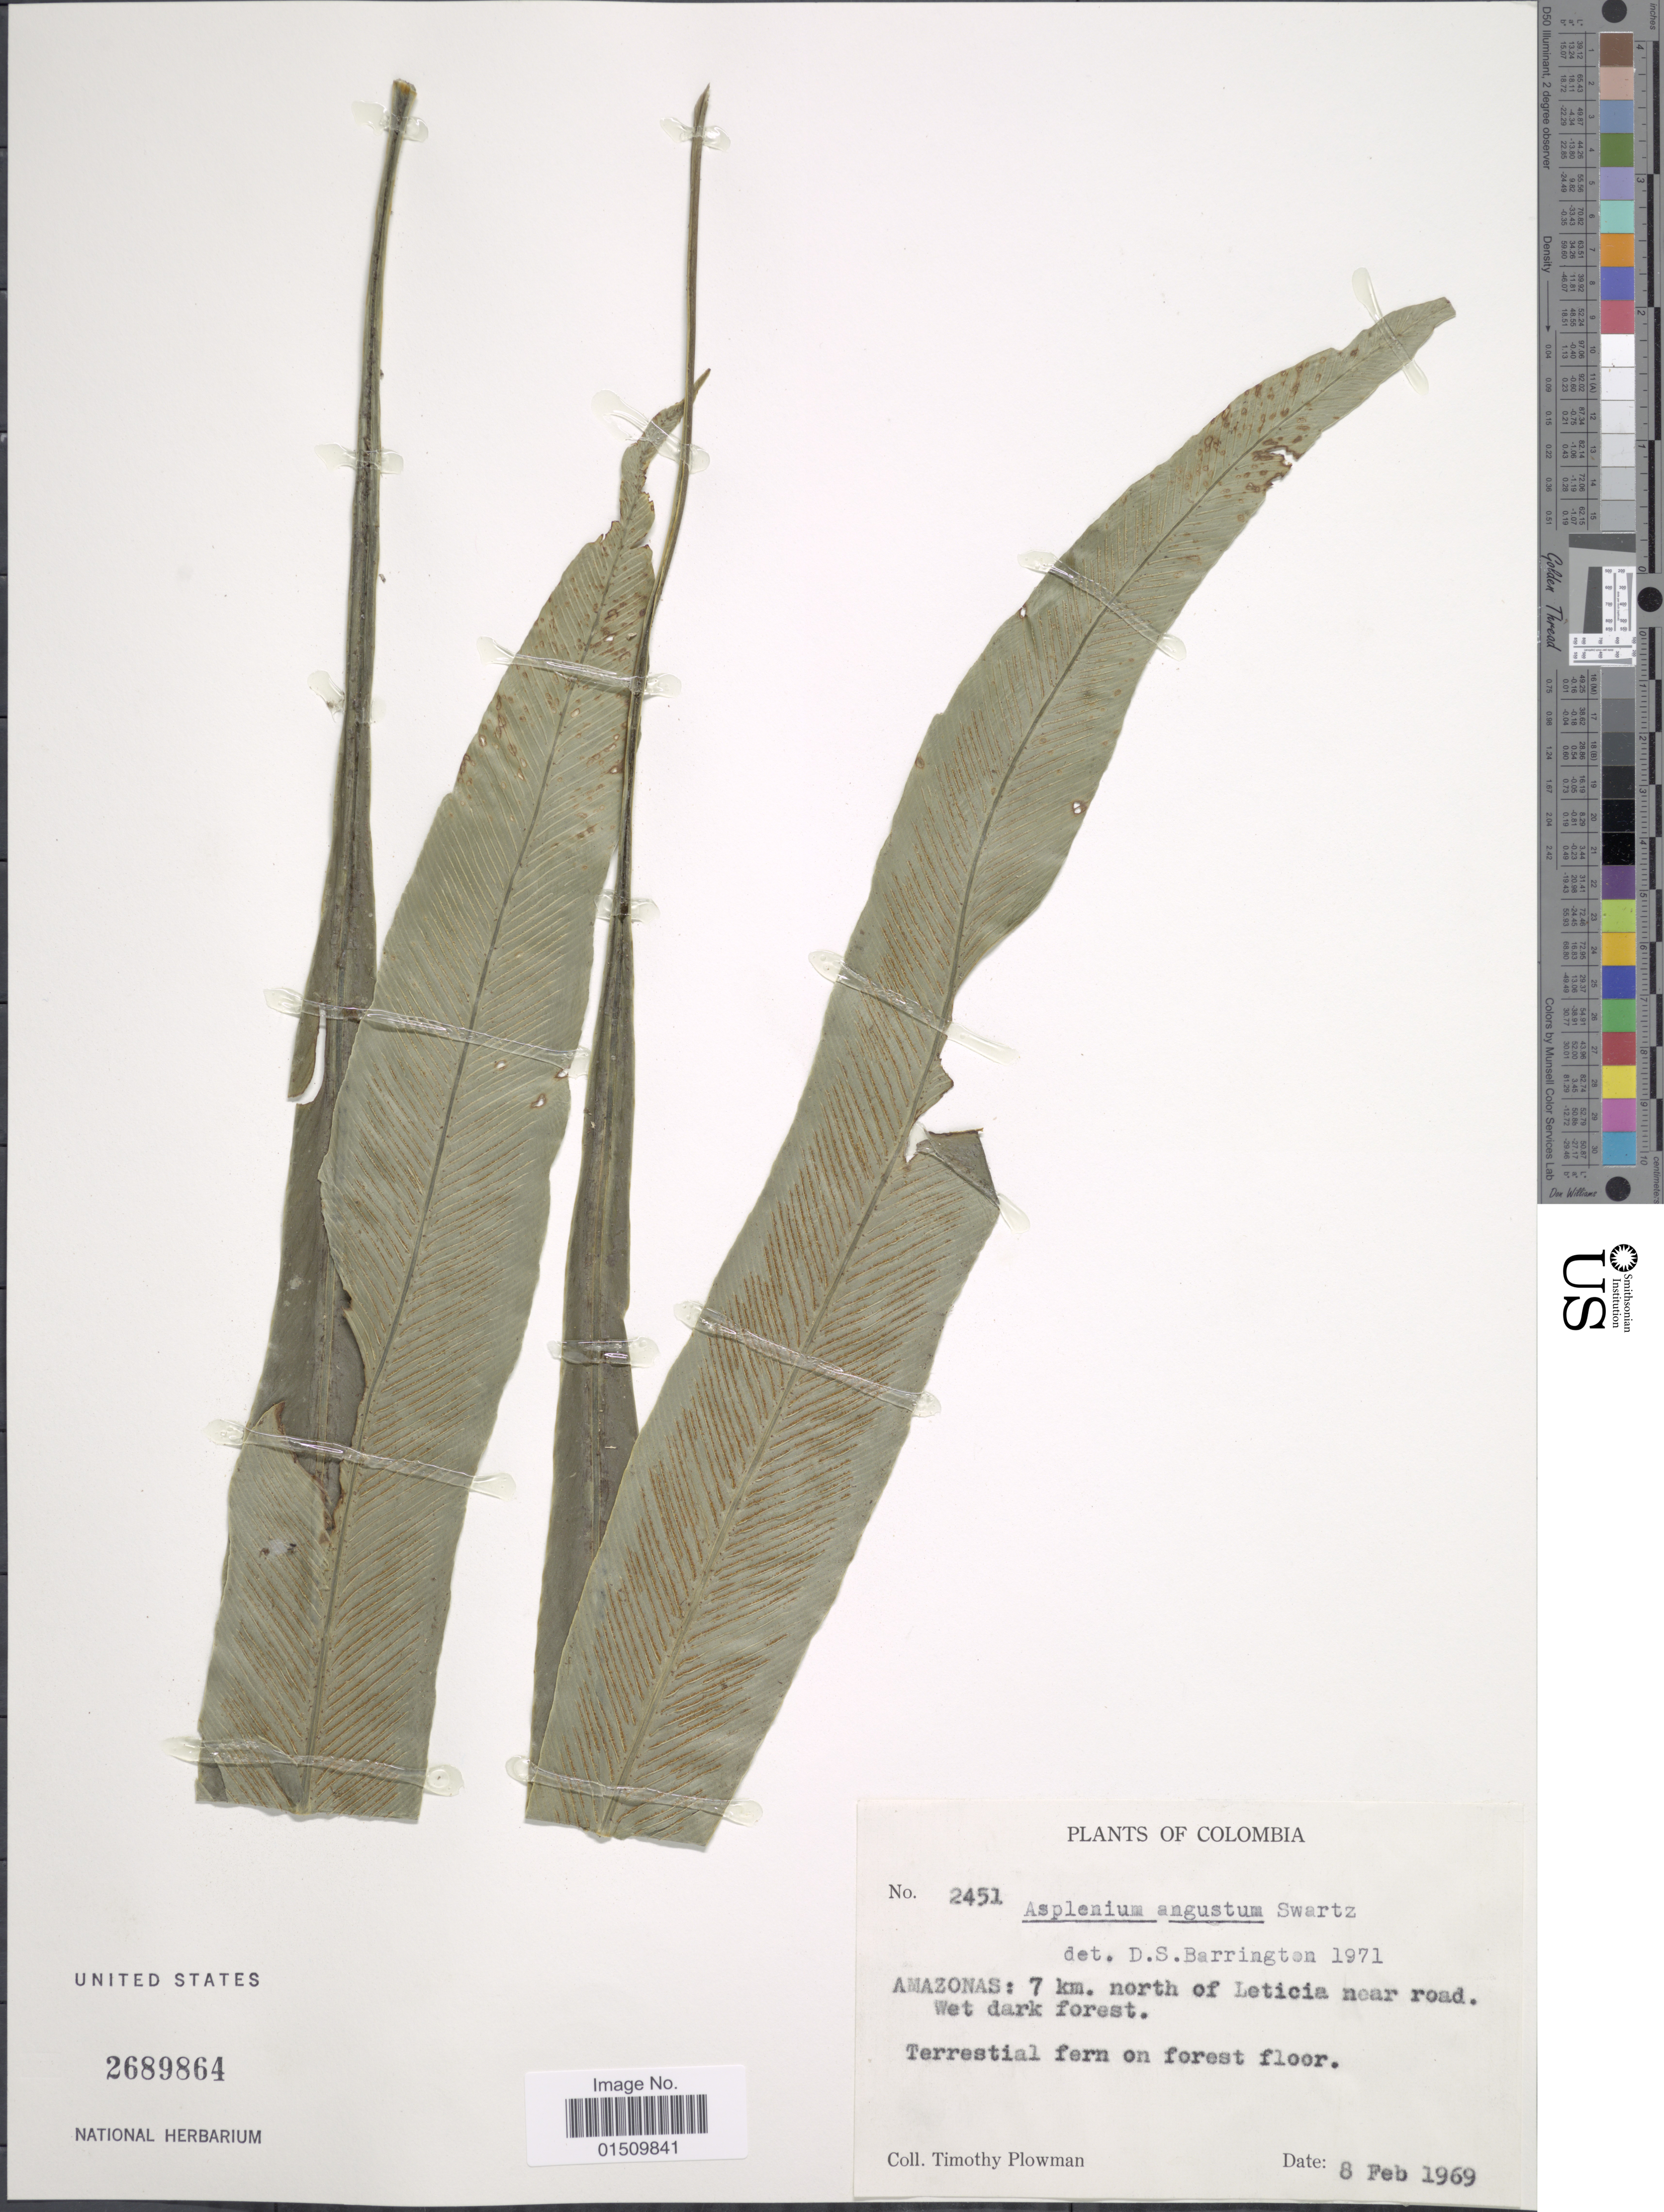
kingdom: Plantae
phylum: Tracheophyta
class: Polypodiopsida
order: Polypodiales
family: Aspleniaceae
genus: Asplenium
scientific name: Asplenium angustum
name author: Sw.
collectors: T. Plowman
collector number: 2451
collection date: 1969-02-08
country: Colombia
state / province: Amazônas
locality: Colombia, 7 km. north of Leticia near road.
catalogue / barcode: US 2689864